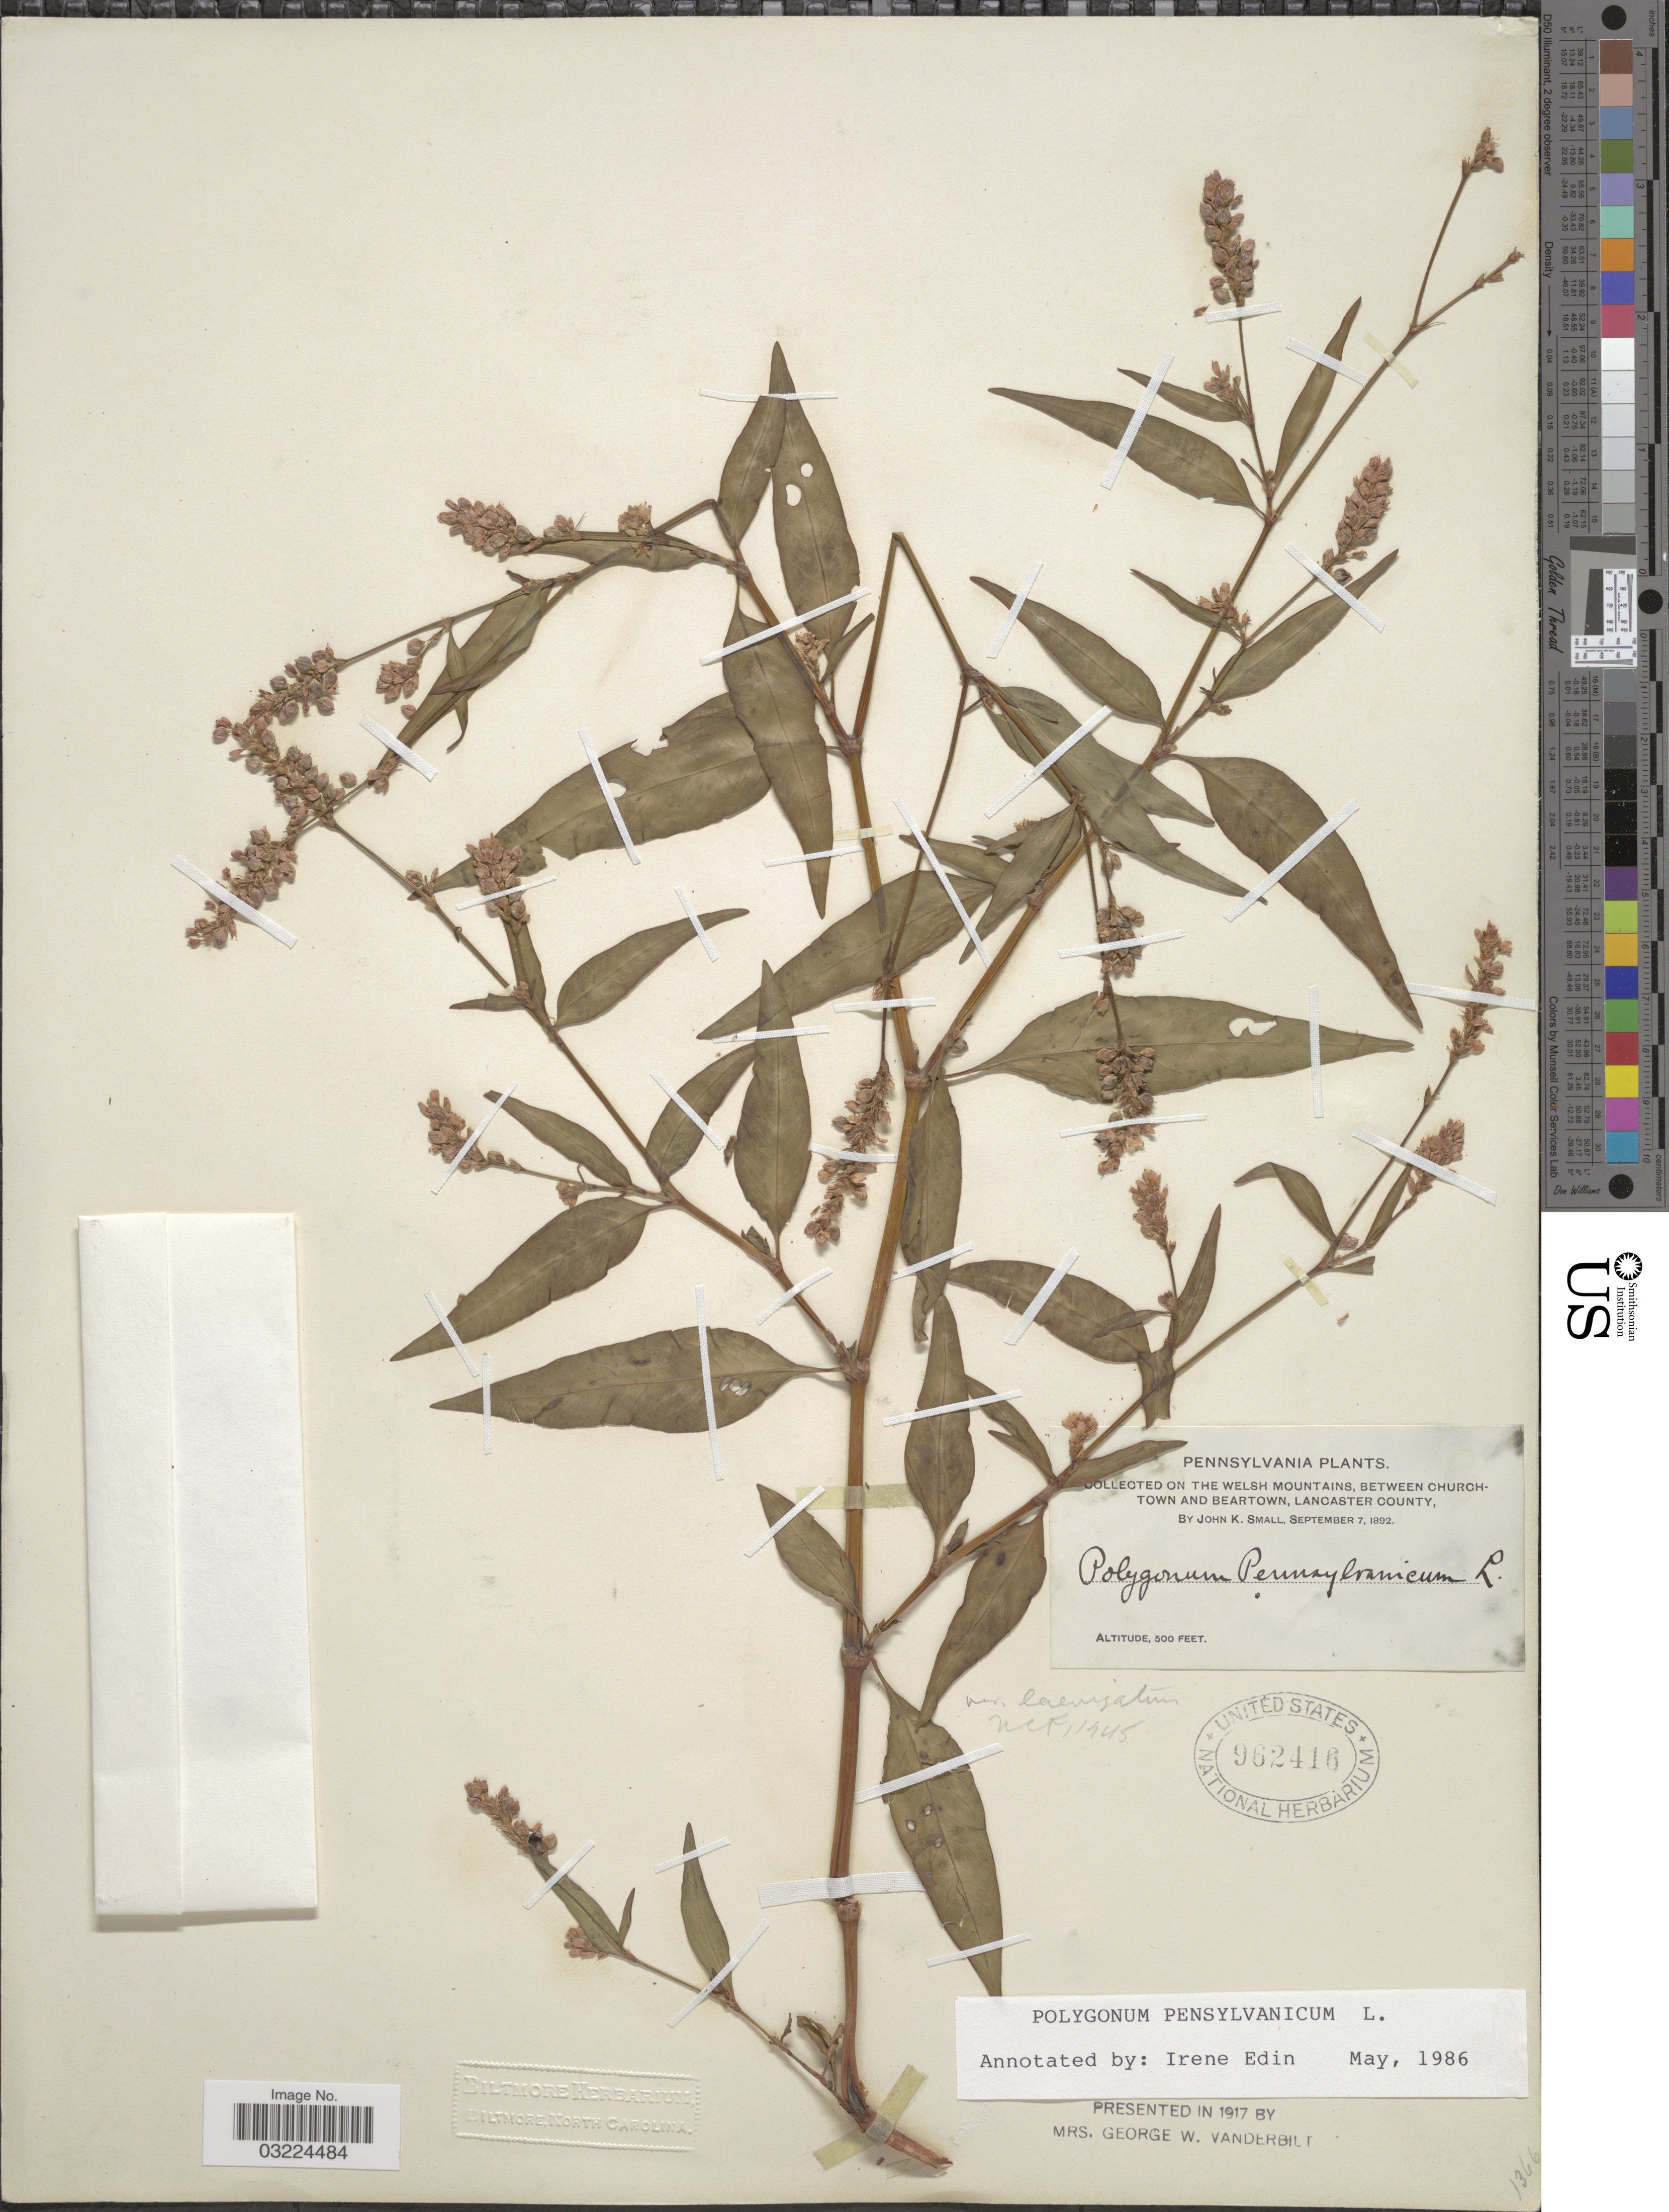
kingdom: Plantae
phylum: Tracheophyta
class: Magnoliopsida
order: Caryophyllales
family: Polygonaceae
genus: Persicaria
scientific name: Persicaria pensylvanica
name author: (L.) M. Gómez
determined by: Atha, D. E.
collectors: J. K. Small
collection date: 1892-09-07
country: United States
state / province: Pennsylvania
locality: On The Welsh Mountains, between Churchtown and Beartown, Lancaster County.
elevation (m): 152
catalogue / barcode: US 962416